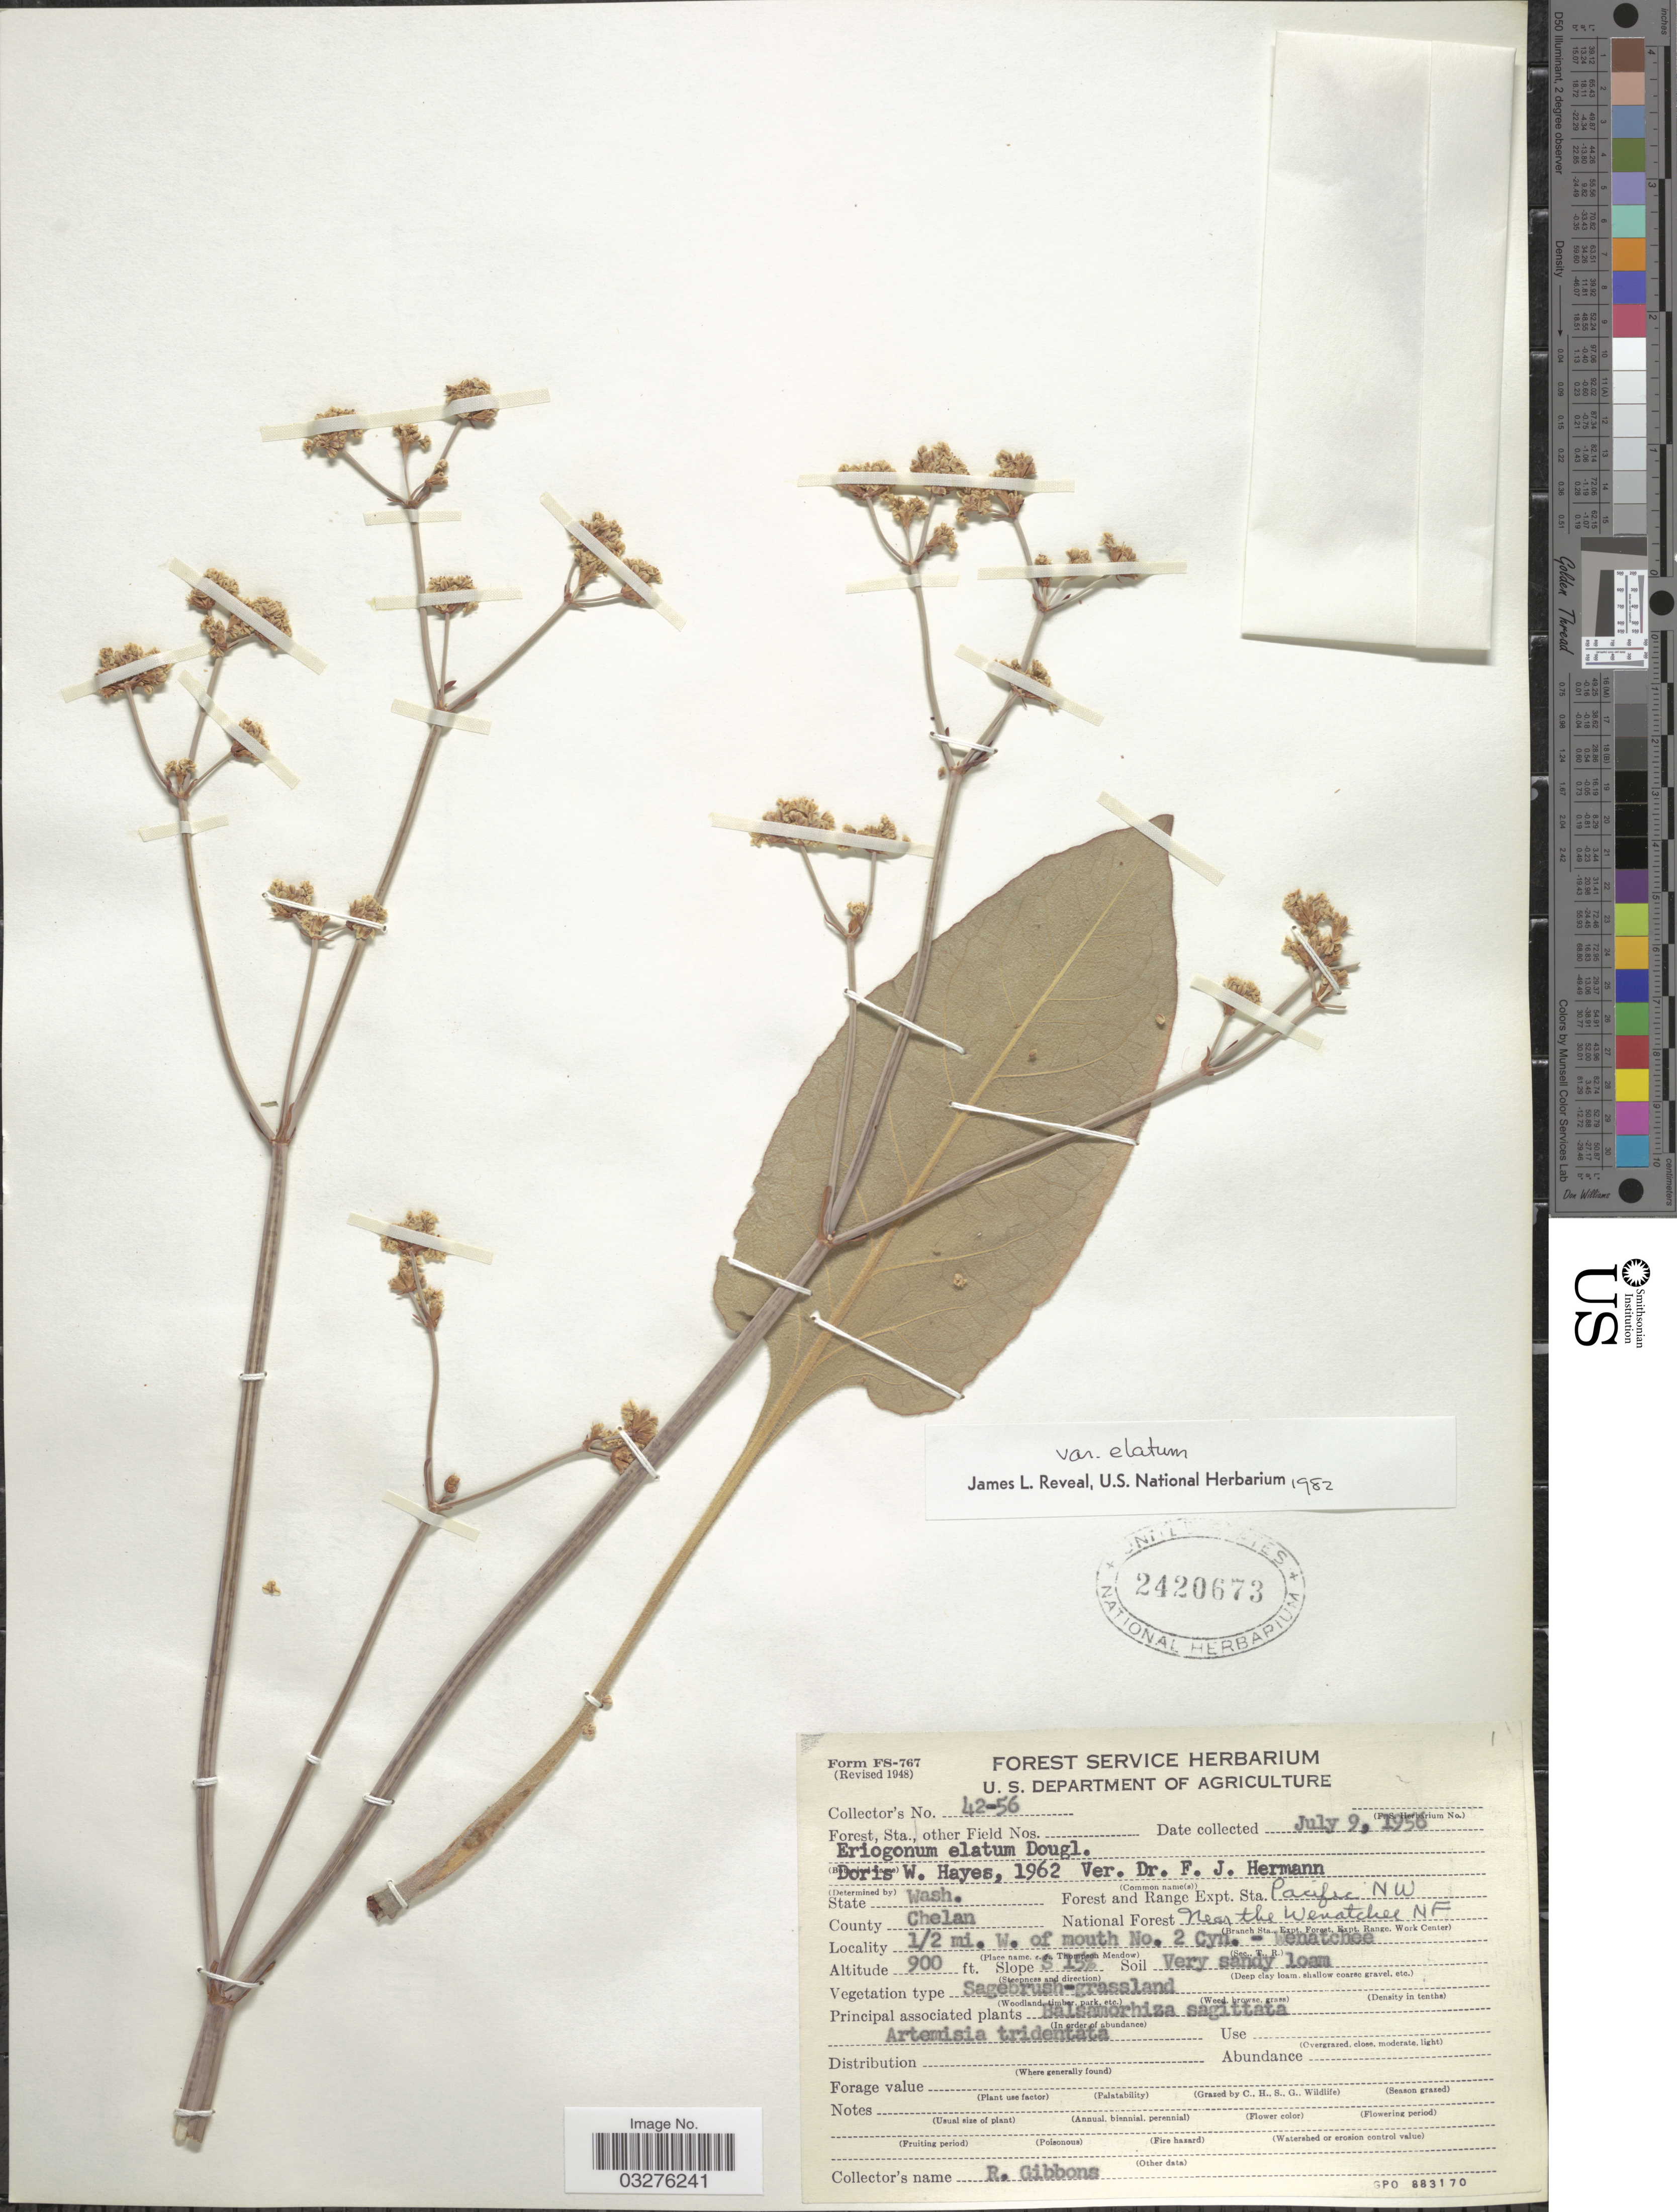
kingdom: Plantae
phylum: Tracheophyta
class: Magnoliopsida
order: Caryophyllales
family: Polygonaceae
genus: Eriogonum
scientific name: Eriogonum elatum var. elatum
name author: Douglas ex Benth.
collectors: R. Gibbons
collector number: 42-56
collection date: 1956-07-09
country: United States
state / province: Washington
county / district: Chelan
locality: Forest and Range Expt. Sta. Pacific NW, County Chelan, National Forest Near the Wenatchee NF, ½ mi. W. of mouth No. 2 Cyn. - Wenatchee.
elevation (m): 274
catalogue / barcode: US 2420673